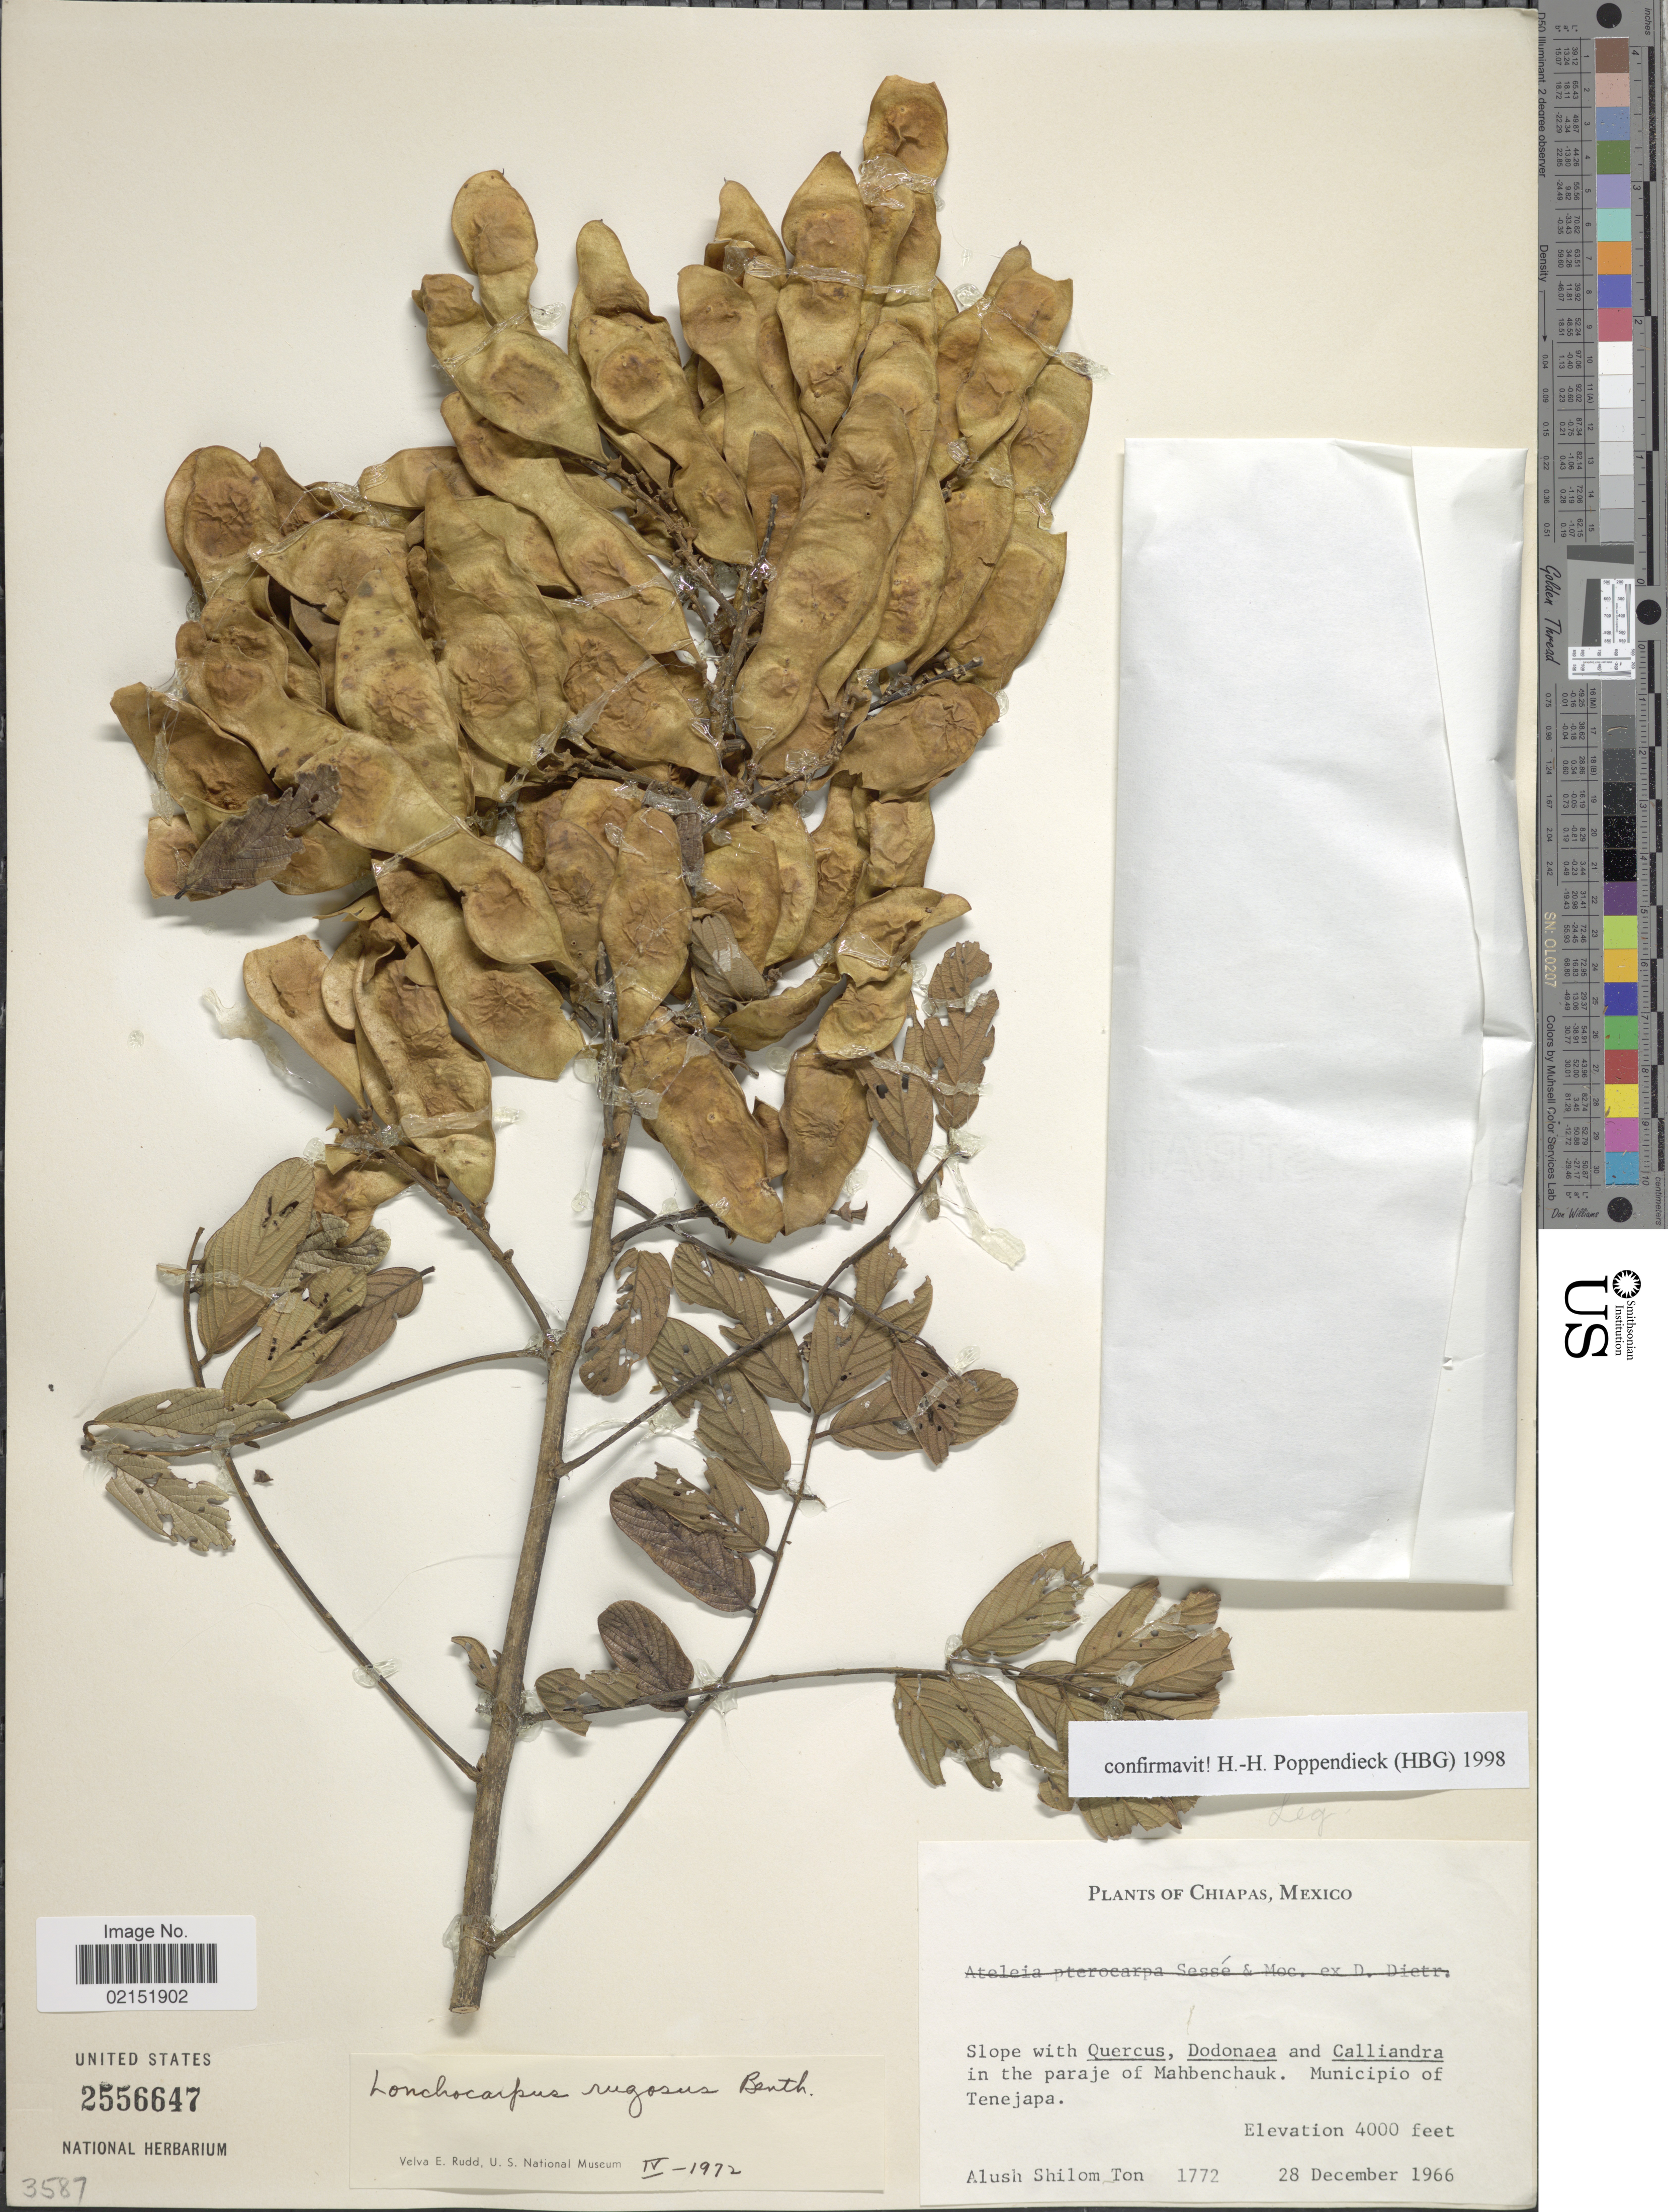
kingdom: Plantae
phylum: Tracheophyta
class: Magnoliopsida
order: Fabales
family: Fabaceae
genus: Lonchocarpus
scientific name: Lonchocarpus rugosus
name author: Benth.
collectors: A. S. Ton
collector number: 1772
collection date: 1966-12-28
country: Mexico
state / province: Chiapas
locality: Municipio of Tenejapa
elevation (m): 1219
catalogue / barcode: US 2556647